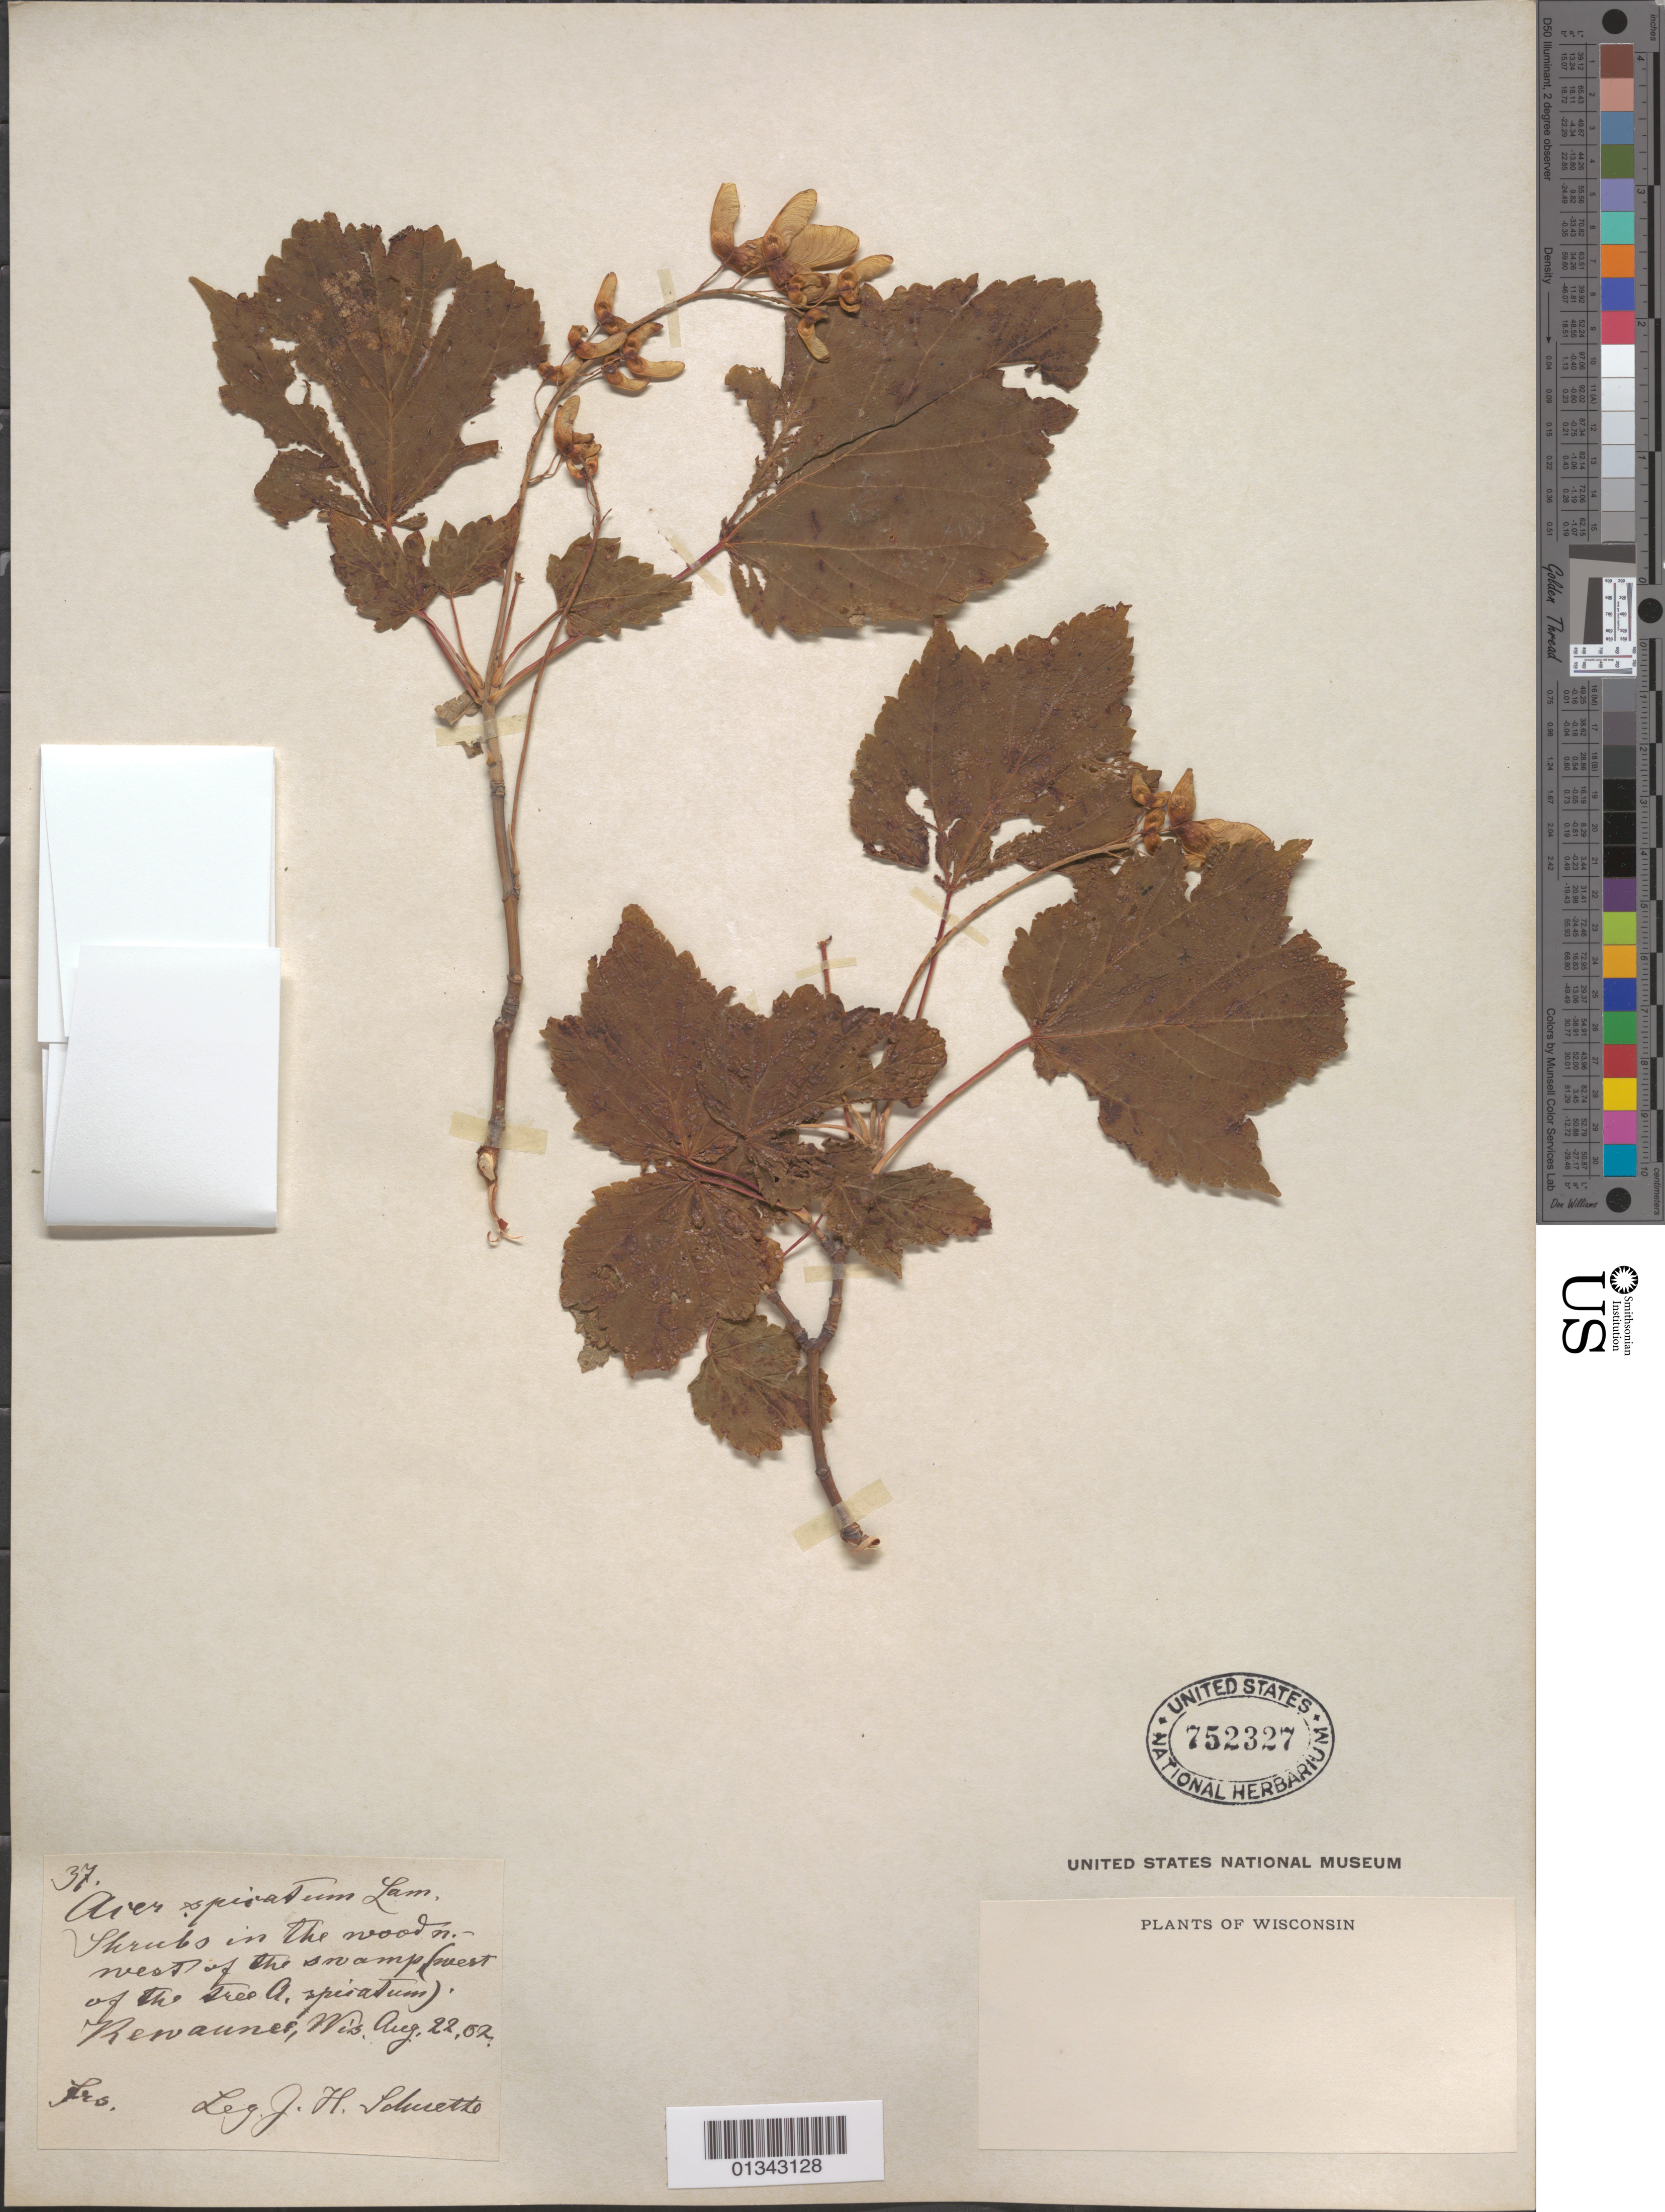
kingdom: Plantae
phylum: Tracheophyta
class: Magnoliopsida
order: Sapindales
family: Sapindaceae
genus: Acer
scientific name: Acer spicatum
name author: Lam.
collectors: J. Schutte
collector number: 37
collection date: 1902-08-22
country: United States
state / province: Wisconsin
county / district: Kewaunee County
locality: Kewaunee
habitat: Shrubs in woods west of the swamp (west of the tree A. spicatum).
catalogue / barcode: US 752327